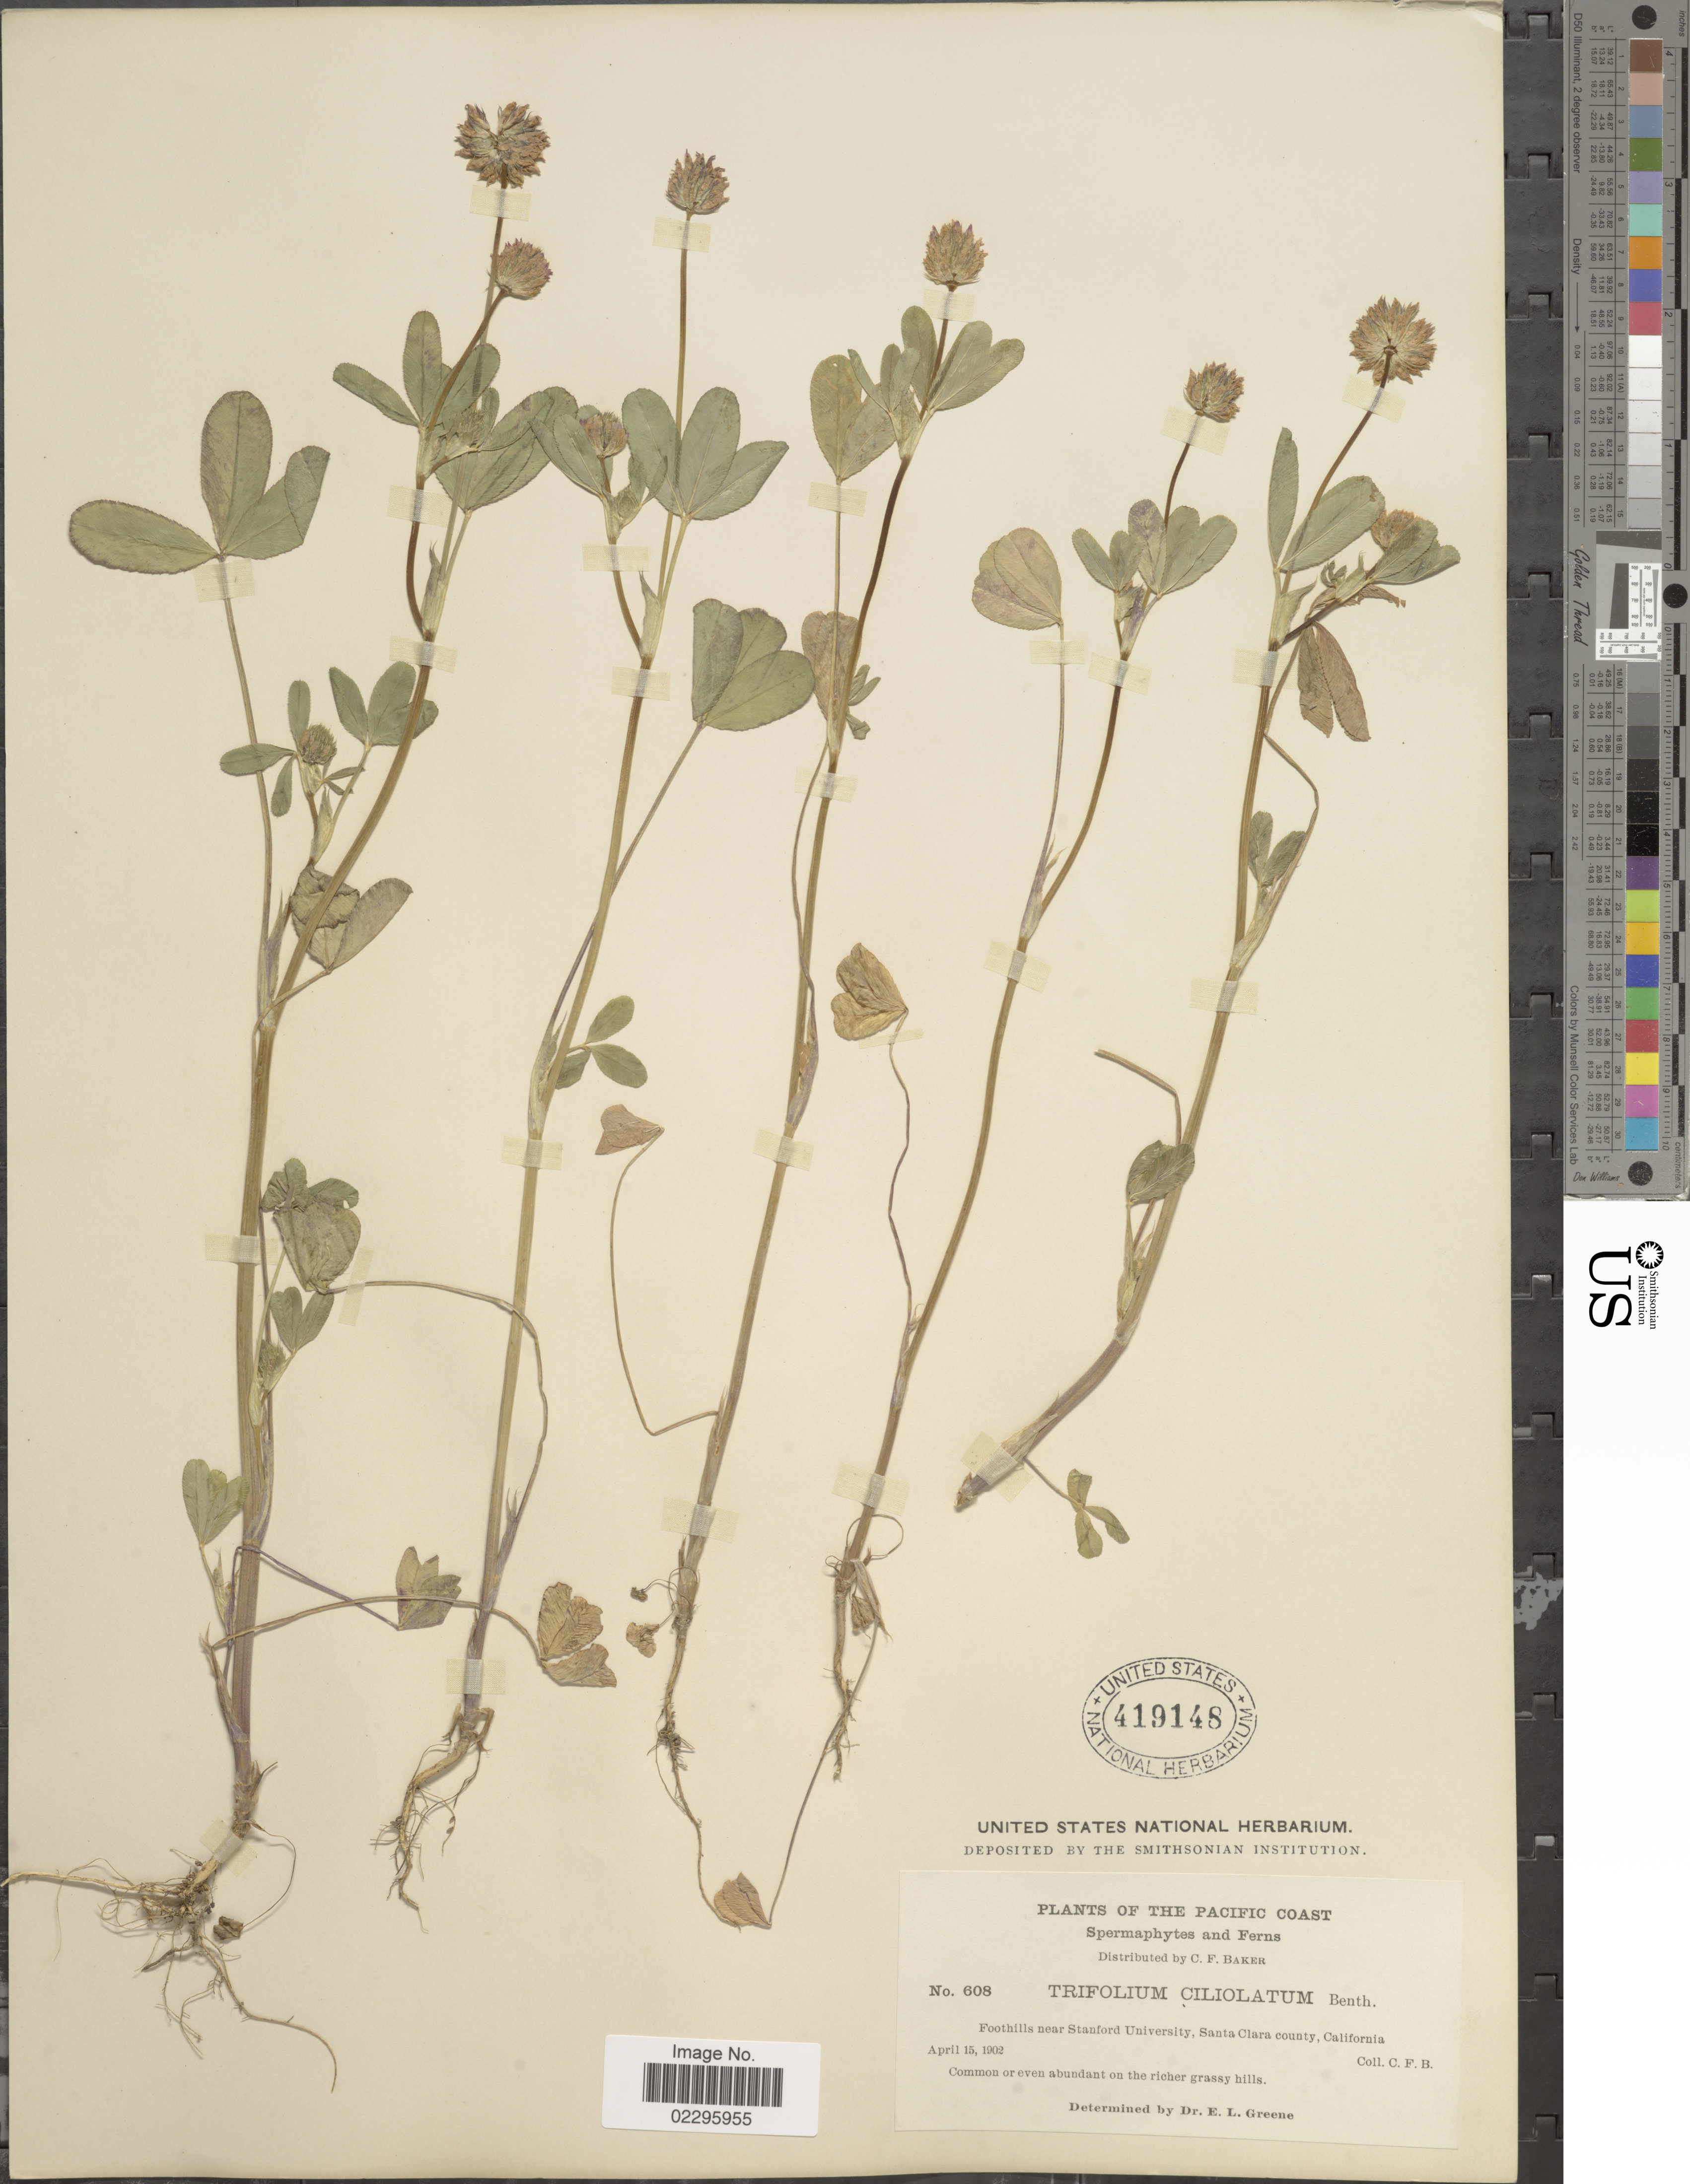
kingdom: Plantae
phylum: Tracheophyta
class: Magnoliopsida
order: Fabales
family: Fabaceae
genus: Trifolium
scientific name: Trifolium ciliolatum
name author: Benth.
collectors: C. F. Baker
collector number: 608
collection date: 1902-04-15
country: United States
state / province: California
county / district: Santa Clara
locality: Pacific Coast, foothills near Stanford University, Santa Clara county, common or even abundant on the richer grassy hills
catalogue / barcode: US 419148